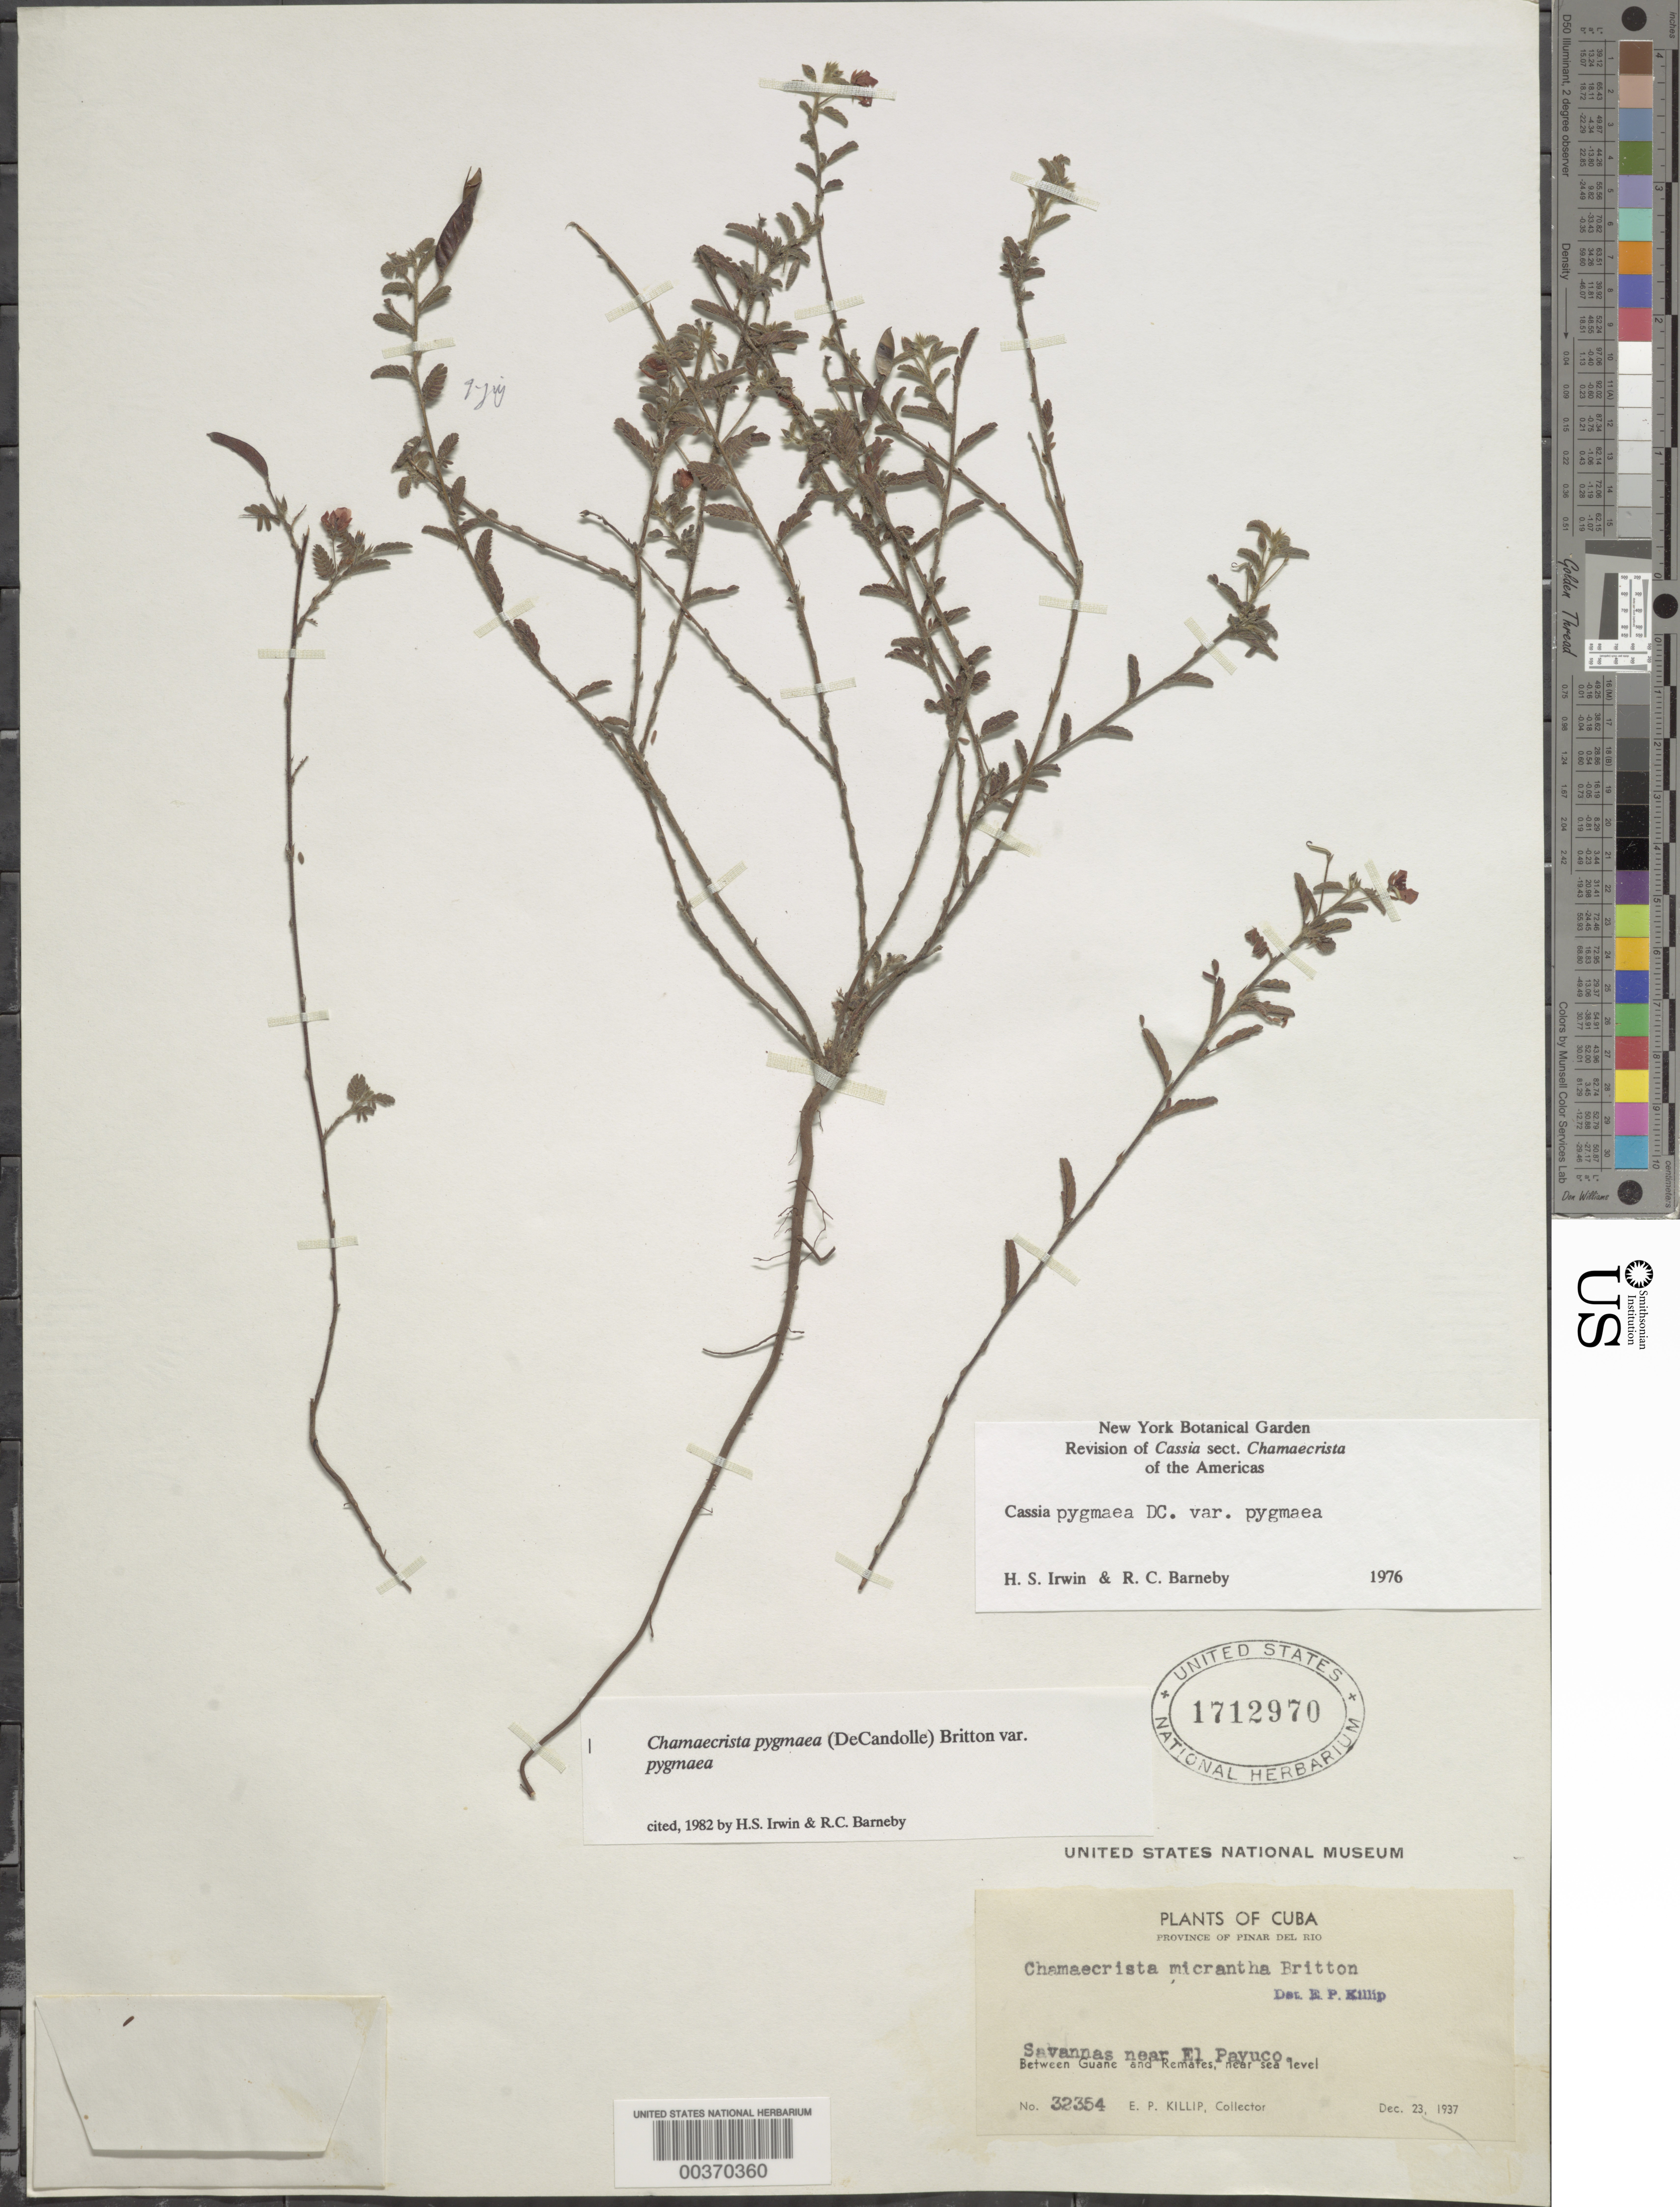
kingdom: Plantae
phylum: Tracheophyta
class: Magnoliopsida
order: Fabales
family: Fabaceae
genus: Chamaecrista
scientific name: Chamaecrista pygmaea var. pygmaea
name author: Britton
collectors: E. P. Killip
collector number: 32354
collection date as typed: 23 Dec 1937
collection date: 1937-12-23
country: Cuba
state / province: Pinar del Río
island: Greater Antilles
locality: Near el payuco, between guane and remates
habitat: Savannas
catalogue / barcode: US 1712970